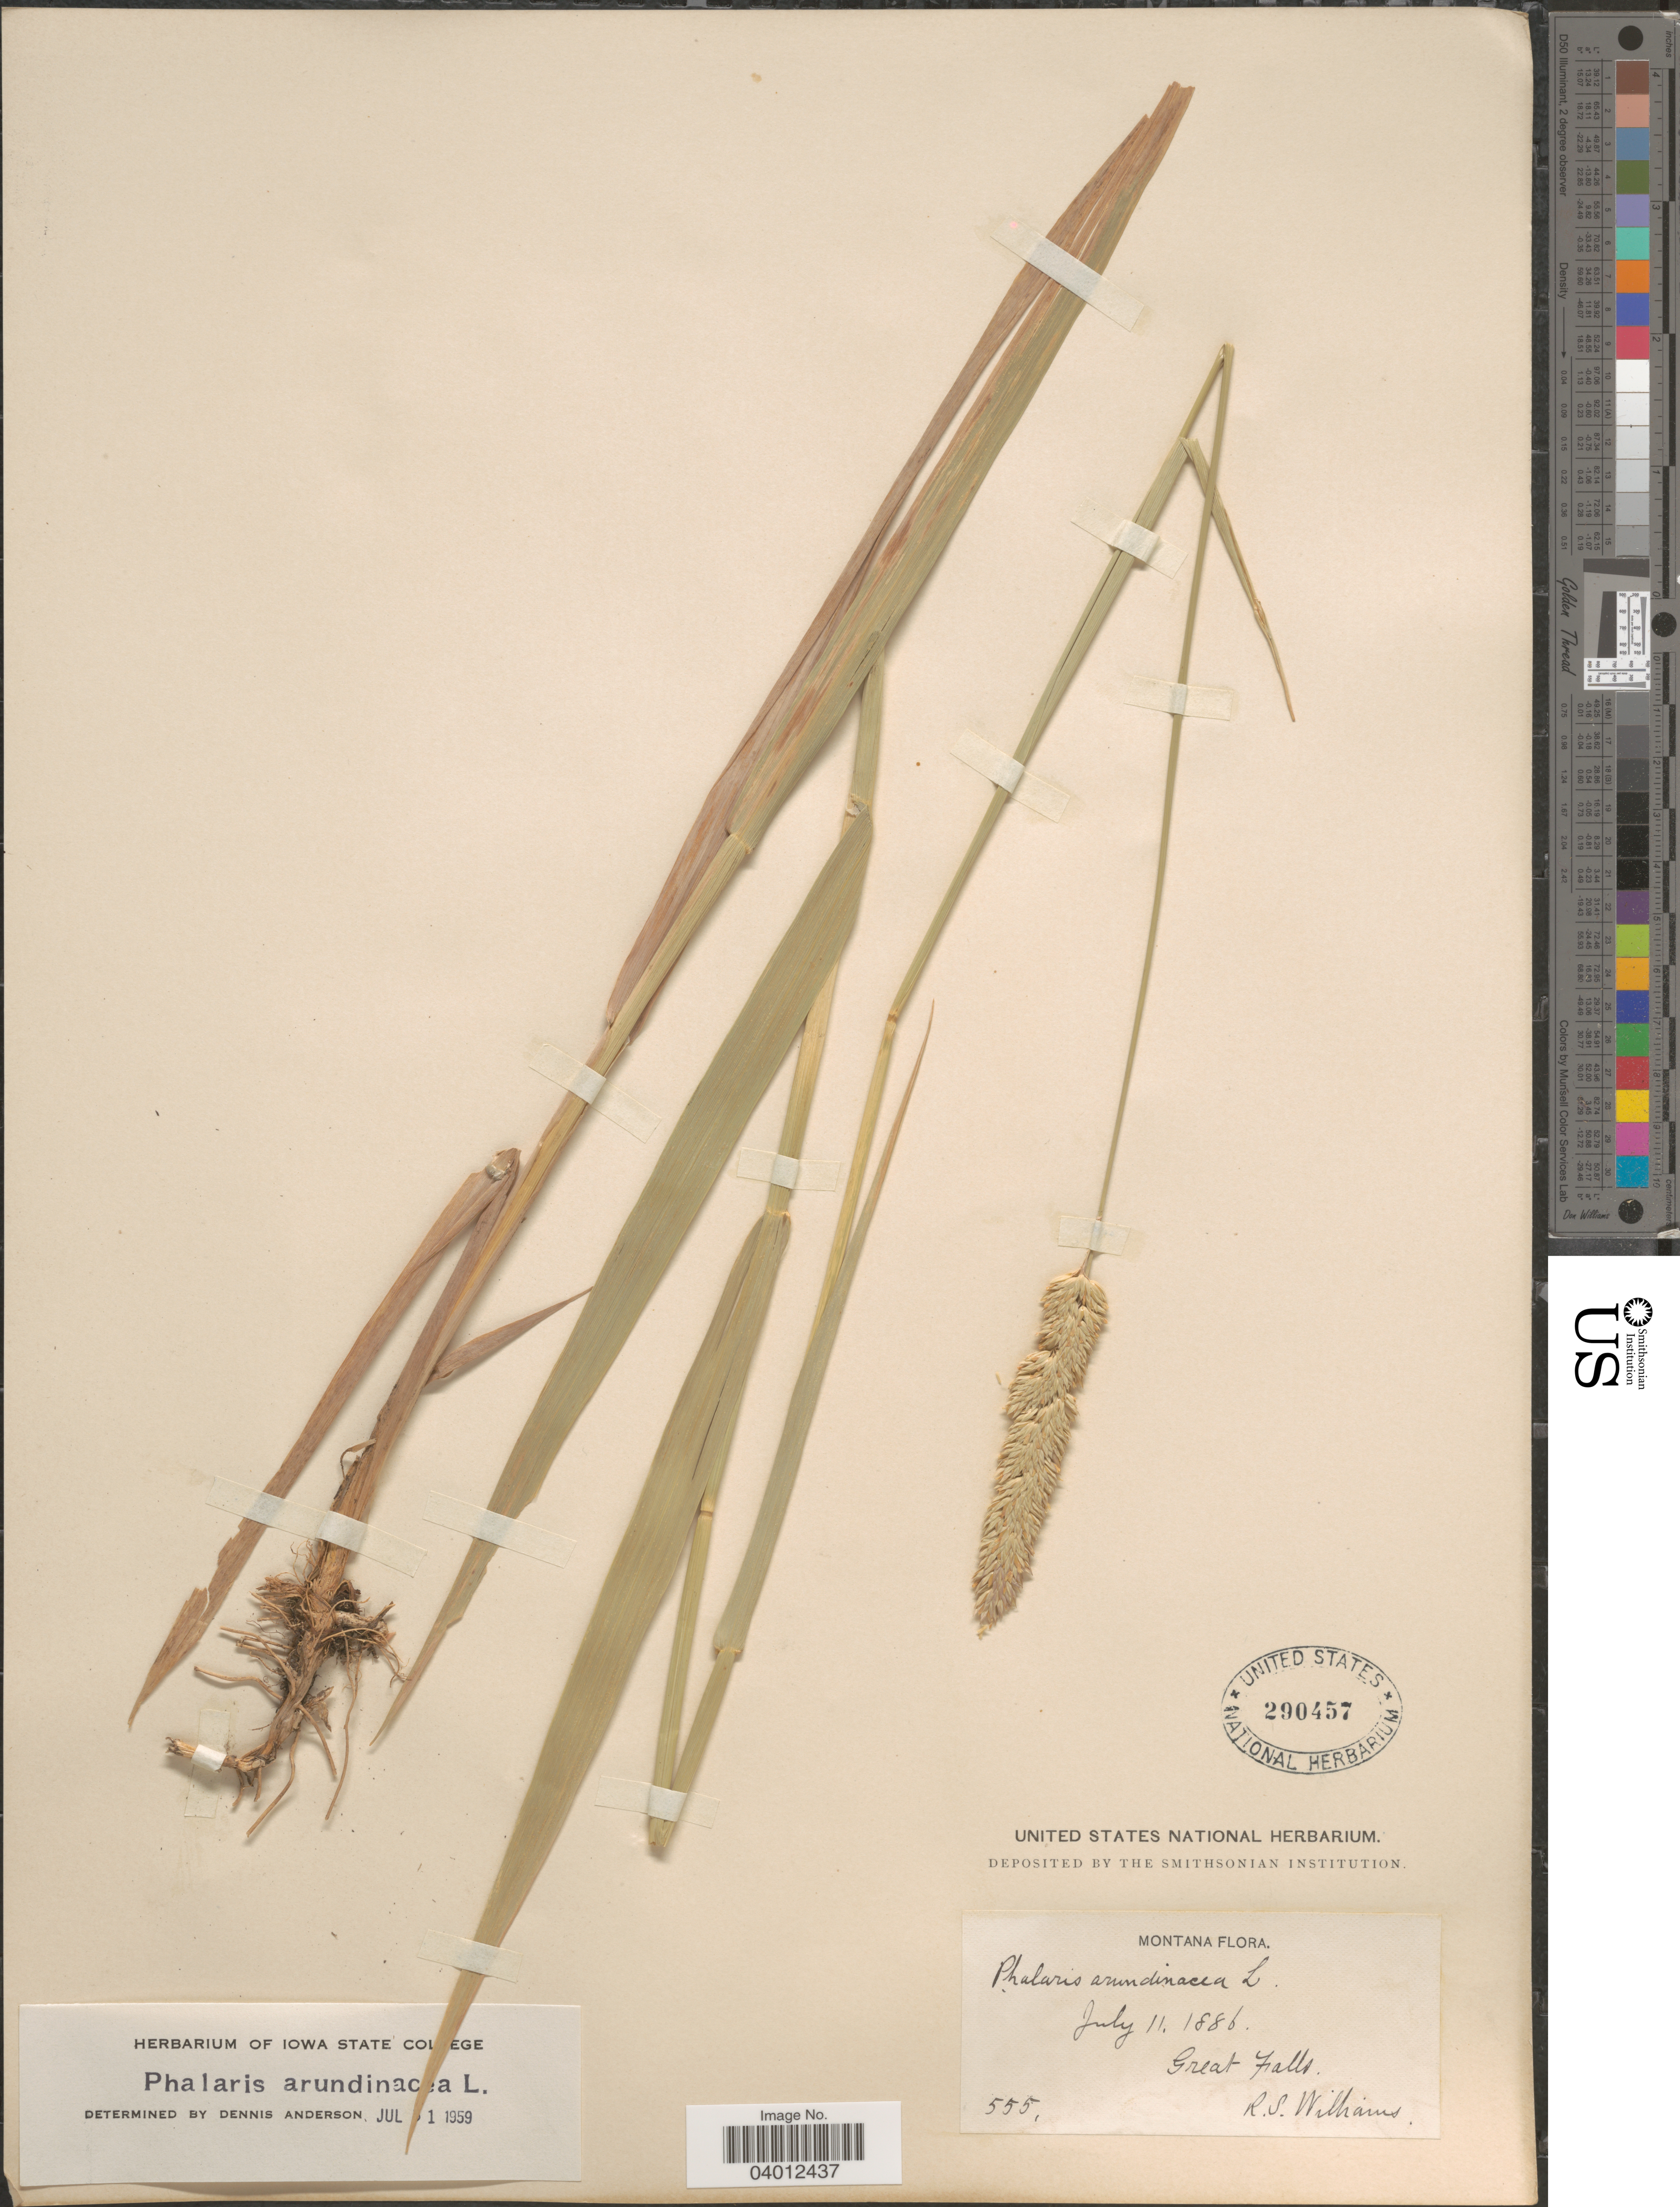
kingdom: Plantae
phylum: Tracheophyta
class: Liliopsida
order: Poales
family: Poaceae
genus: Phalaris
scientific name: Phalaris arundinacea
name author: L.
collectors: R. S. Williams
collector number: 555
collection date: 1886-07-11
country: United States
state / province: Montana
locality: Great Falls.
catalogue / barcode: US 290457